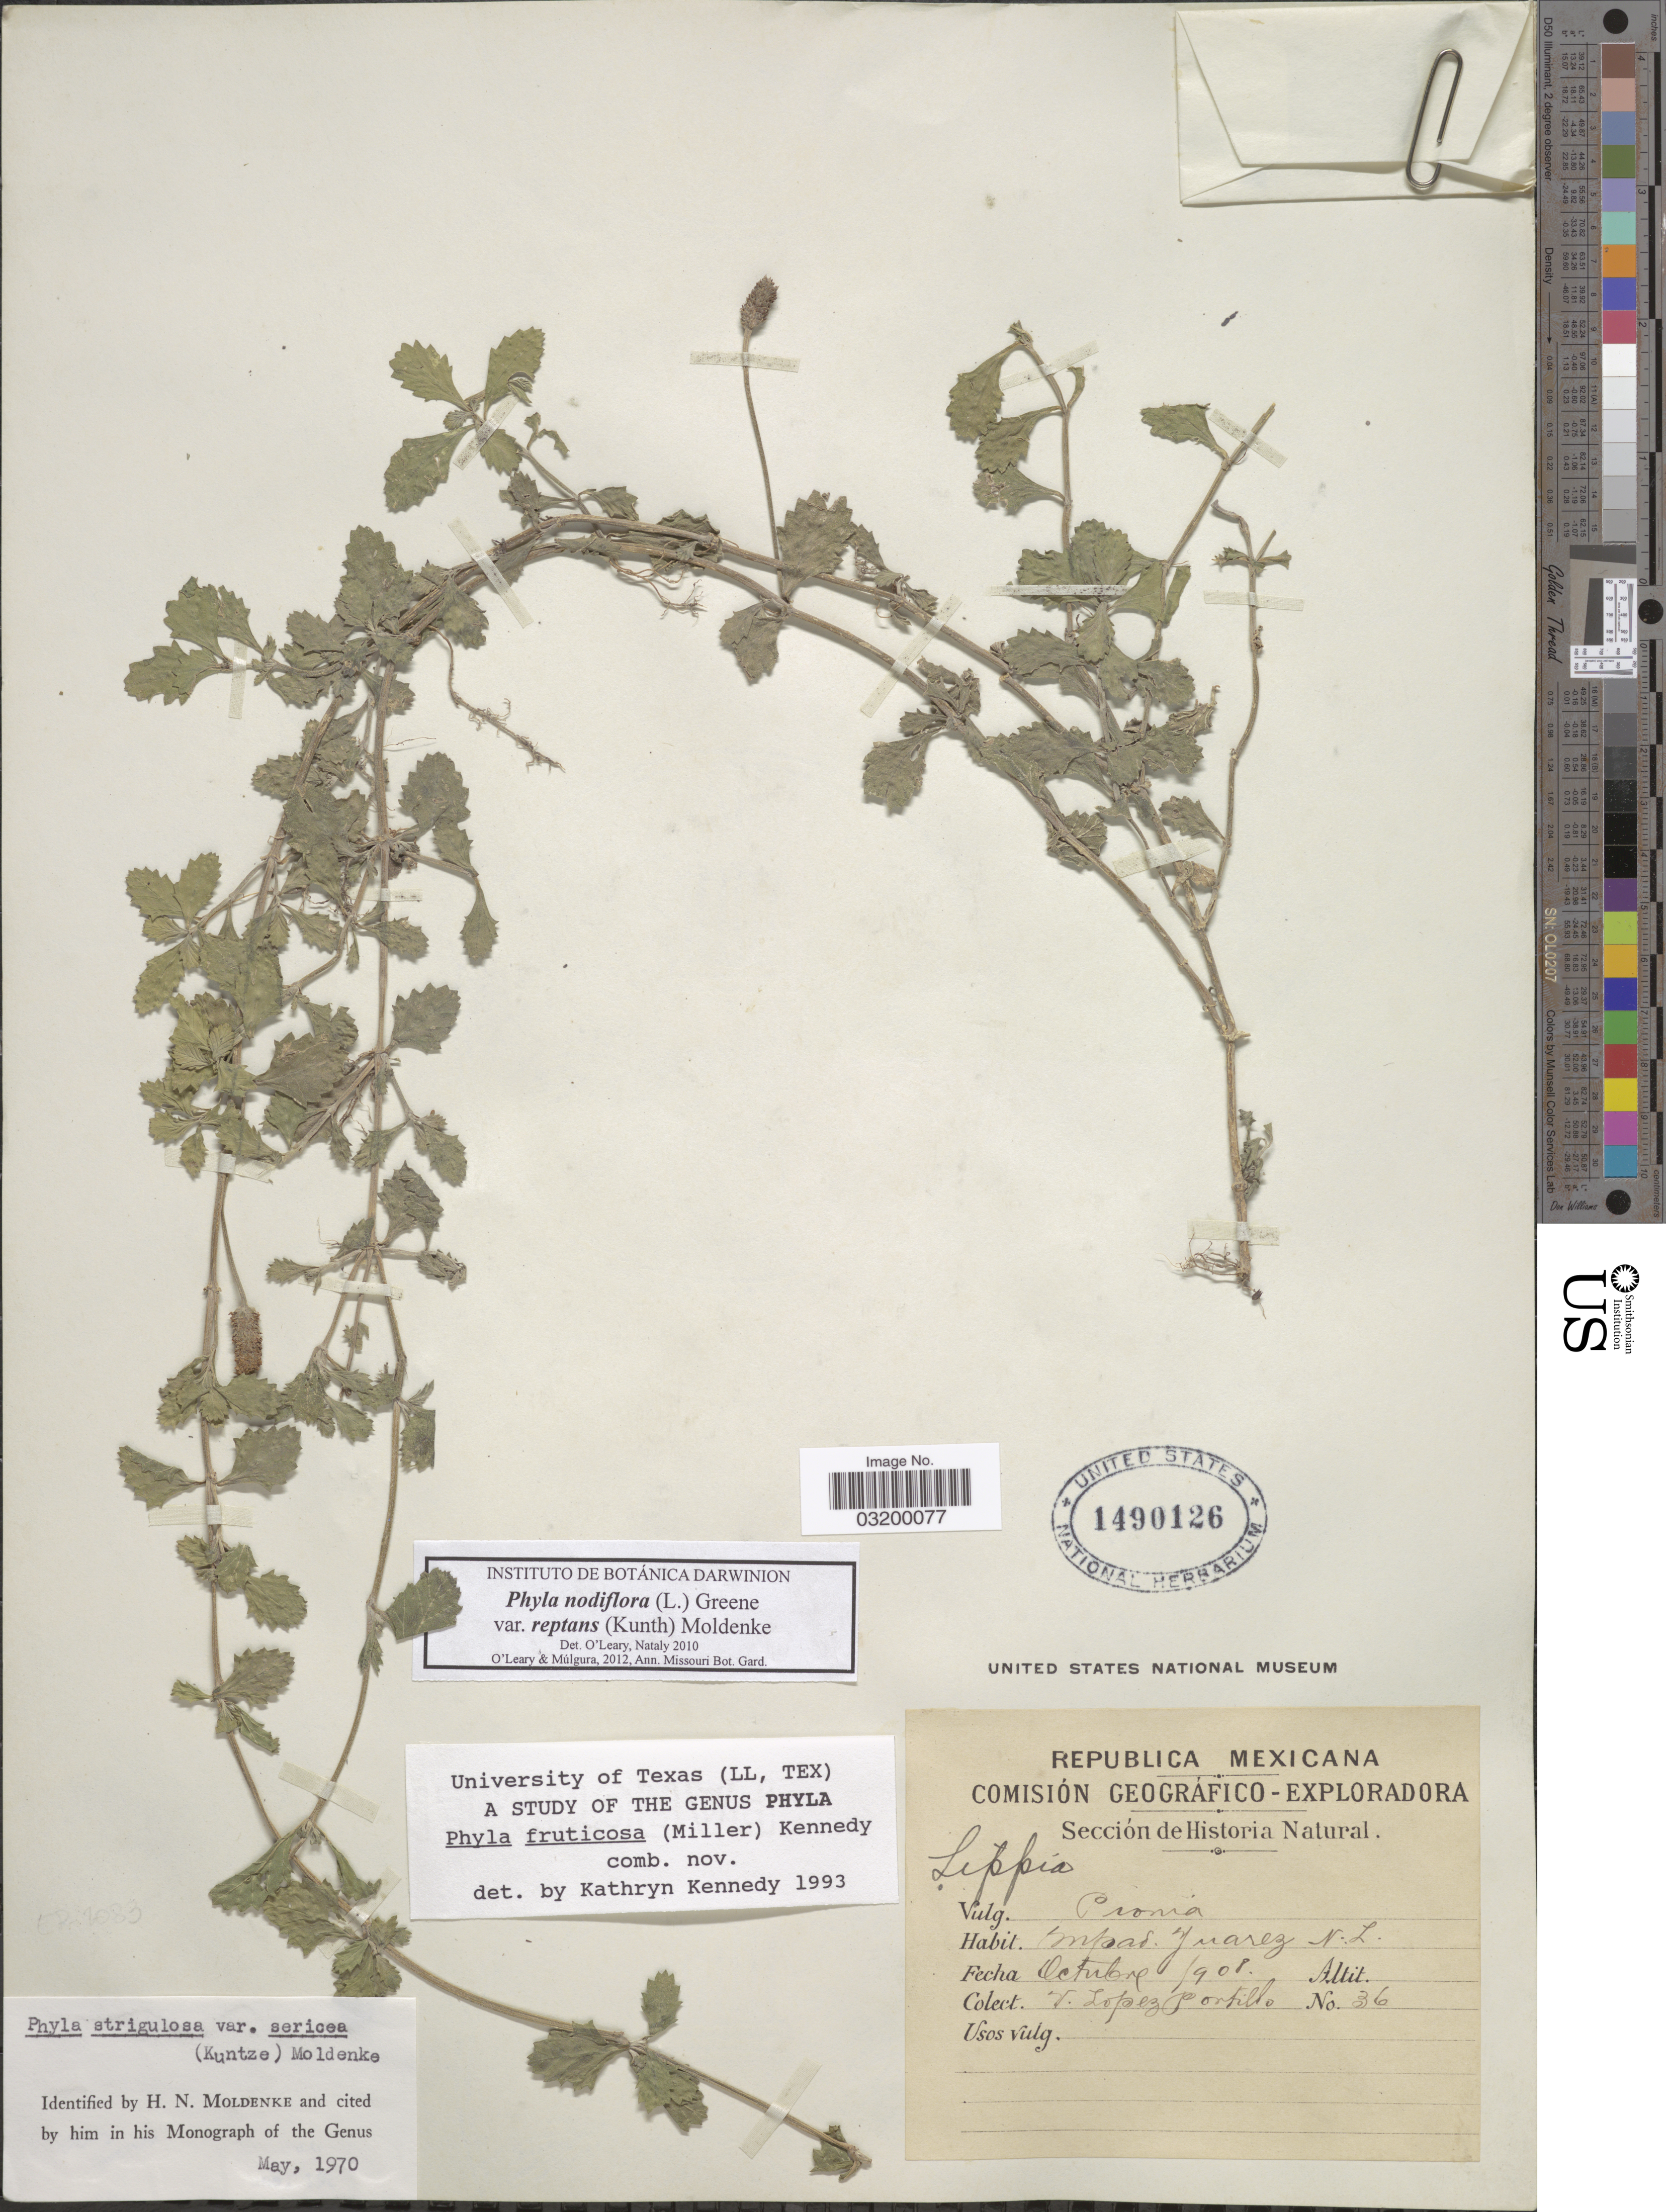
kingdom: Plantae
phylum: Tracheophyta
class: Magnoliopsida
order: Lamiales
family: Verbenaceae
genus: Phyla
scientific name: Phyla nodiflora var. reptans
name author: (Kunth) Moldenke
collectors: López Portillo, V.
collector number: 36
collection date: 1908-10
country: Mexico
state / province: Nuevo León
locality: Mpad Juarez.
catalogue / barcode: US 1490126